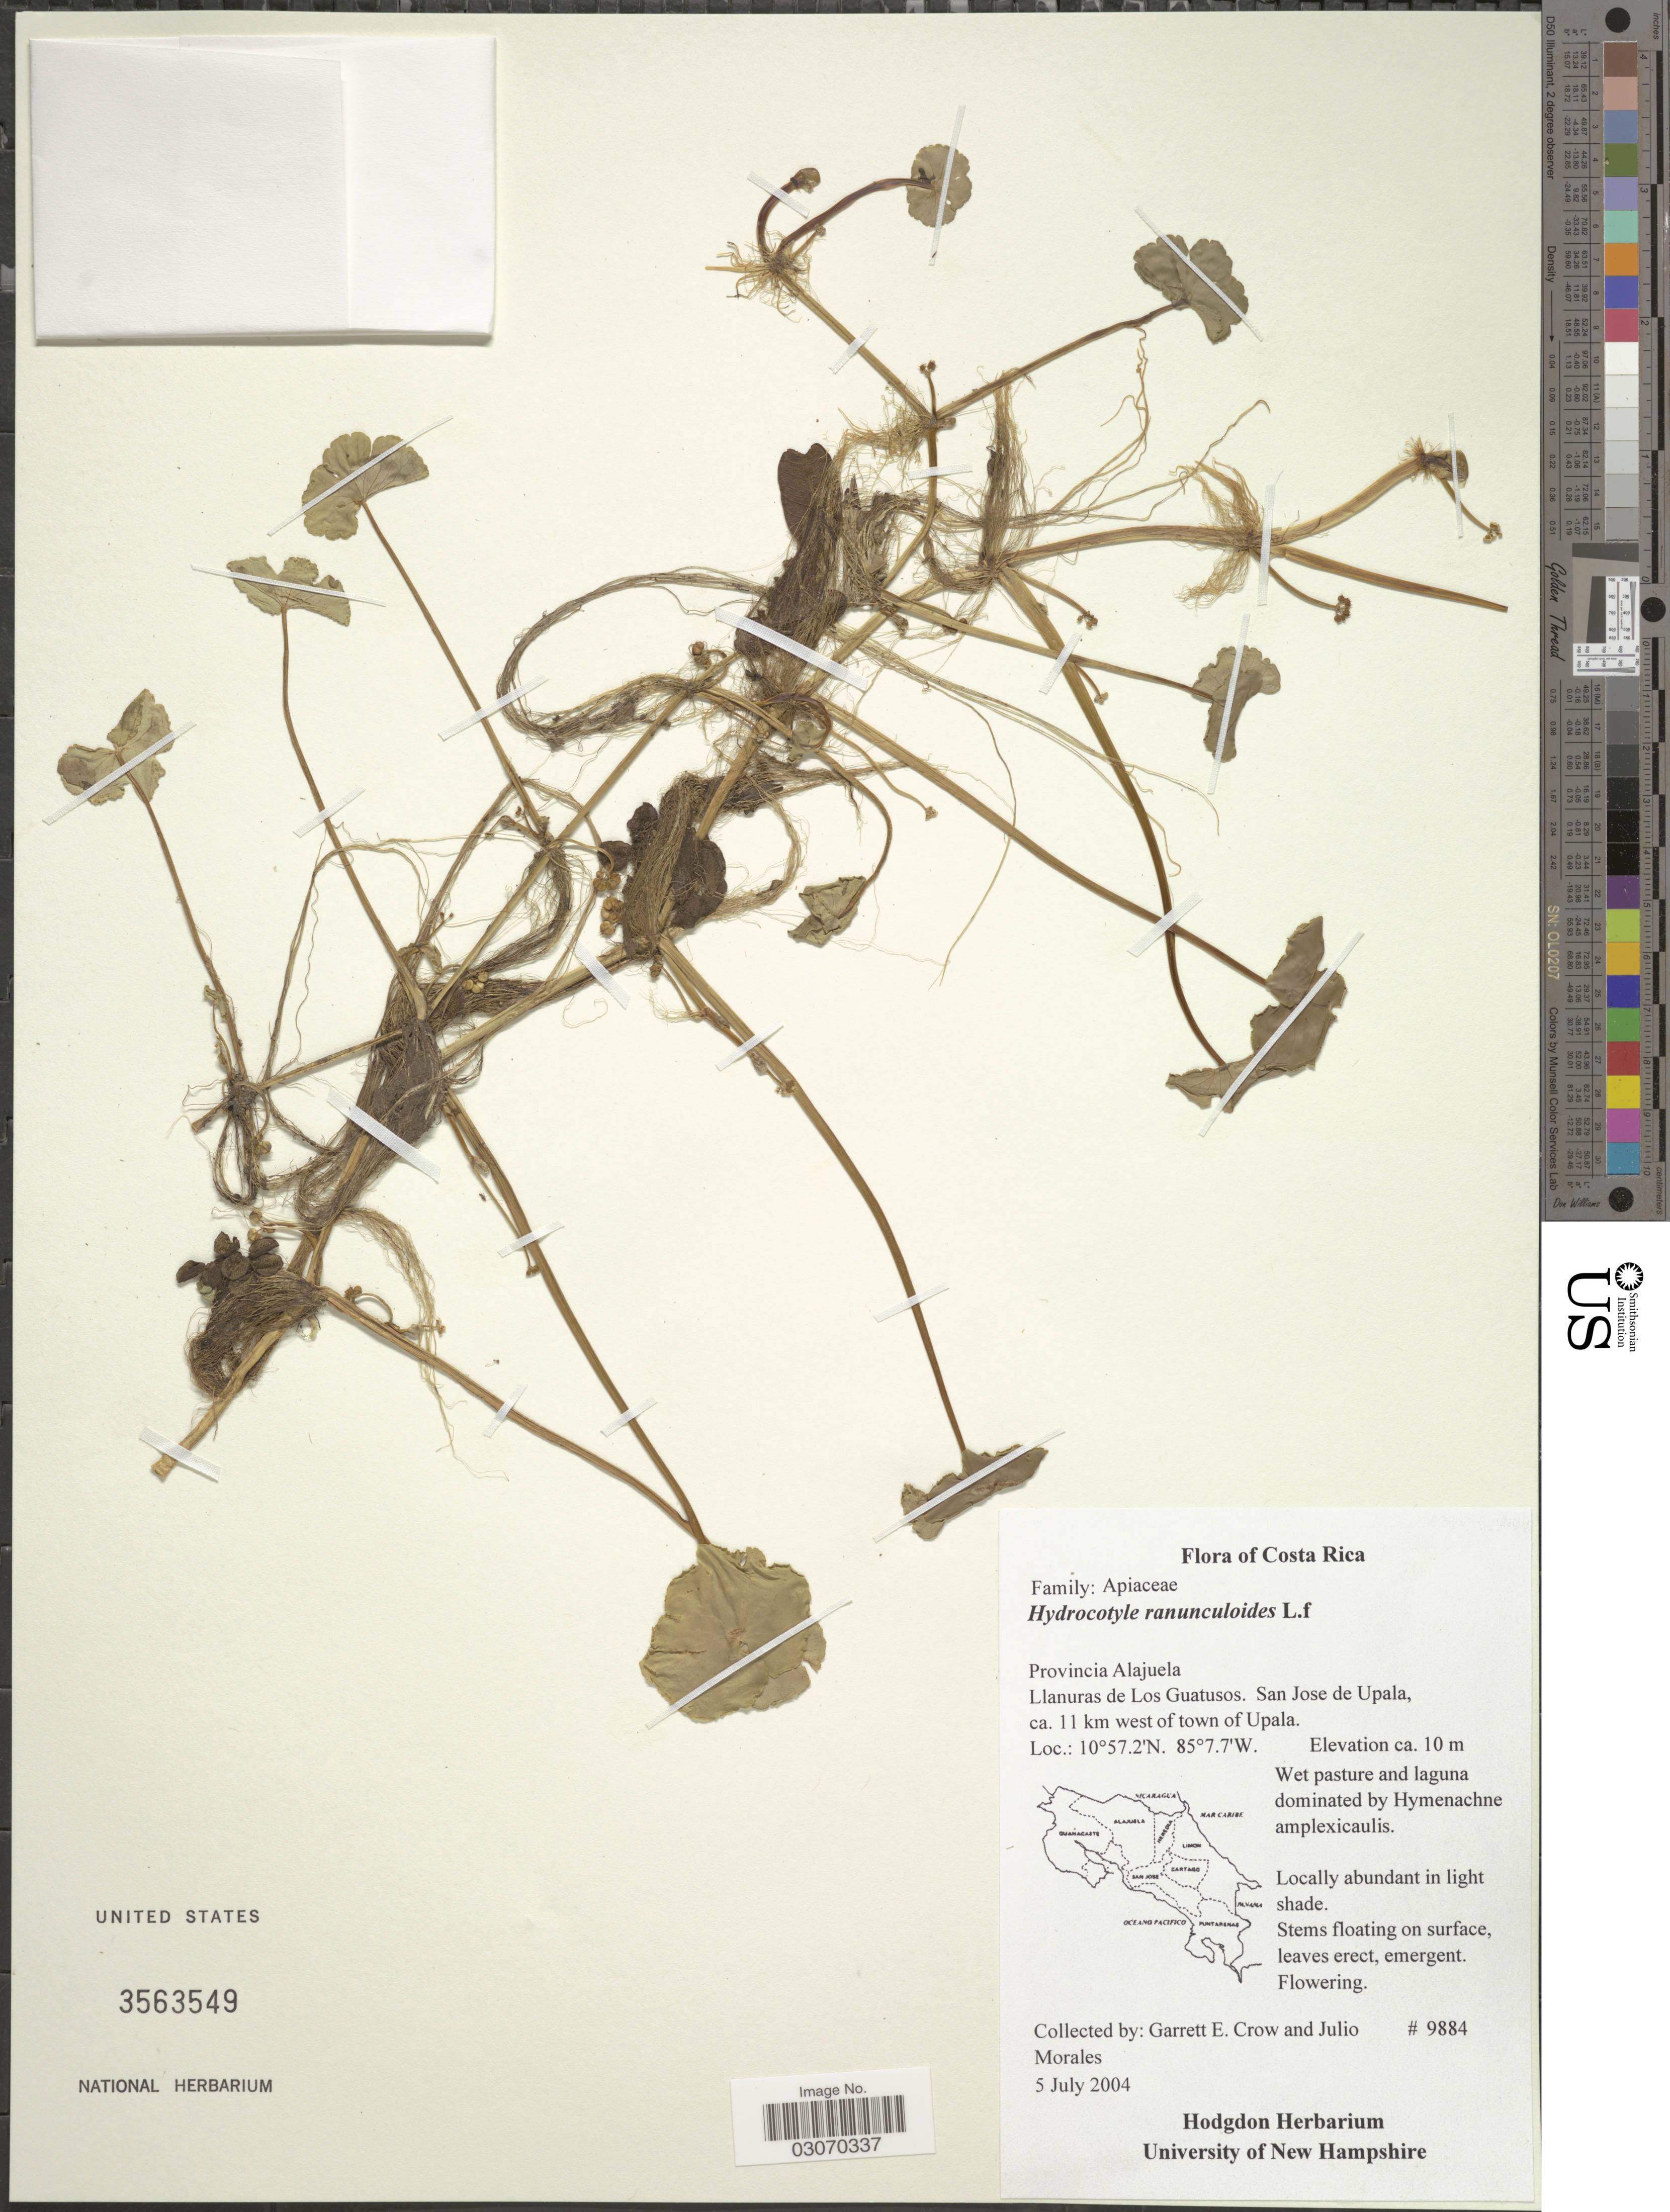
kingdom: Plantae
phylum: Tracheophyta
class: Magnoliopsida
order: Apiales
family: Araliaceae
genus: Hydrocotyle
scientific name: Hydrocotyle ranunculoides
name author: L. f.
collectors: G. E. Crow & J. Morales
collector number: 9884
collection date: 2004-07-05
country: Costa Rica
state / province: Alajuela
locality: Llanura de Los Guatusos. San Jose de Upala, ca. 11 km west of town of Upala.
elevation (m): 10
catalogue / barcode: US 3563549